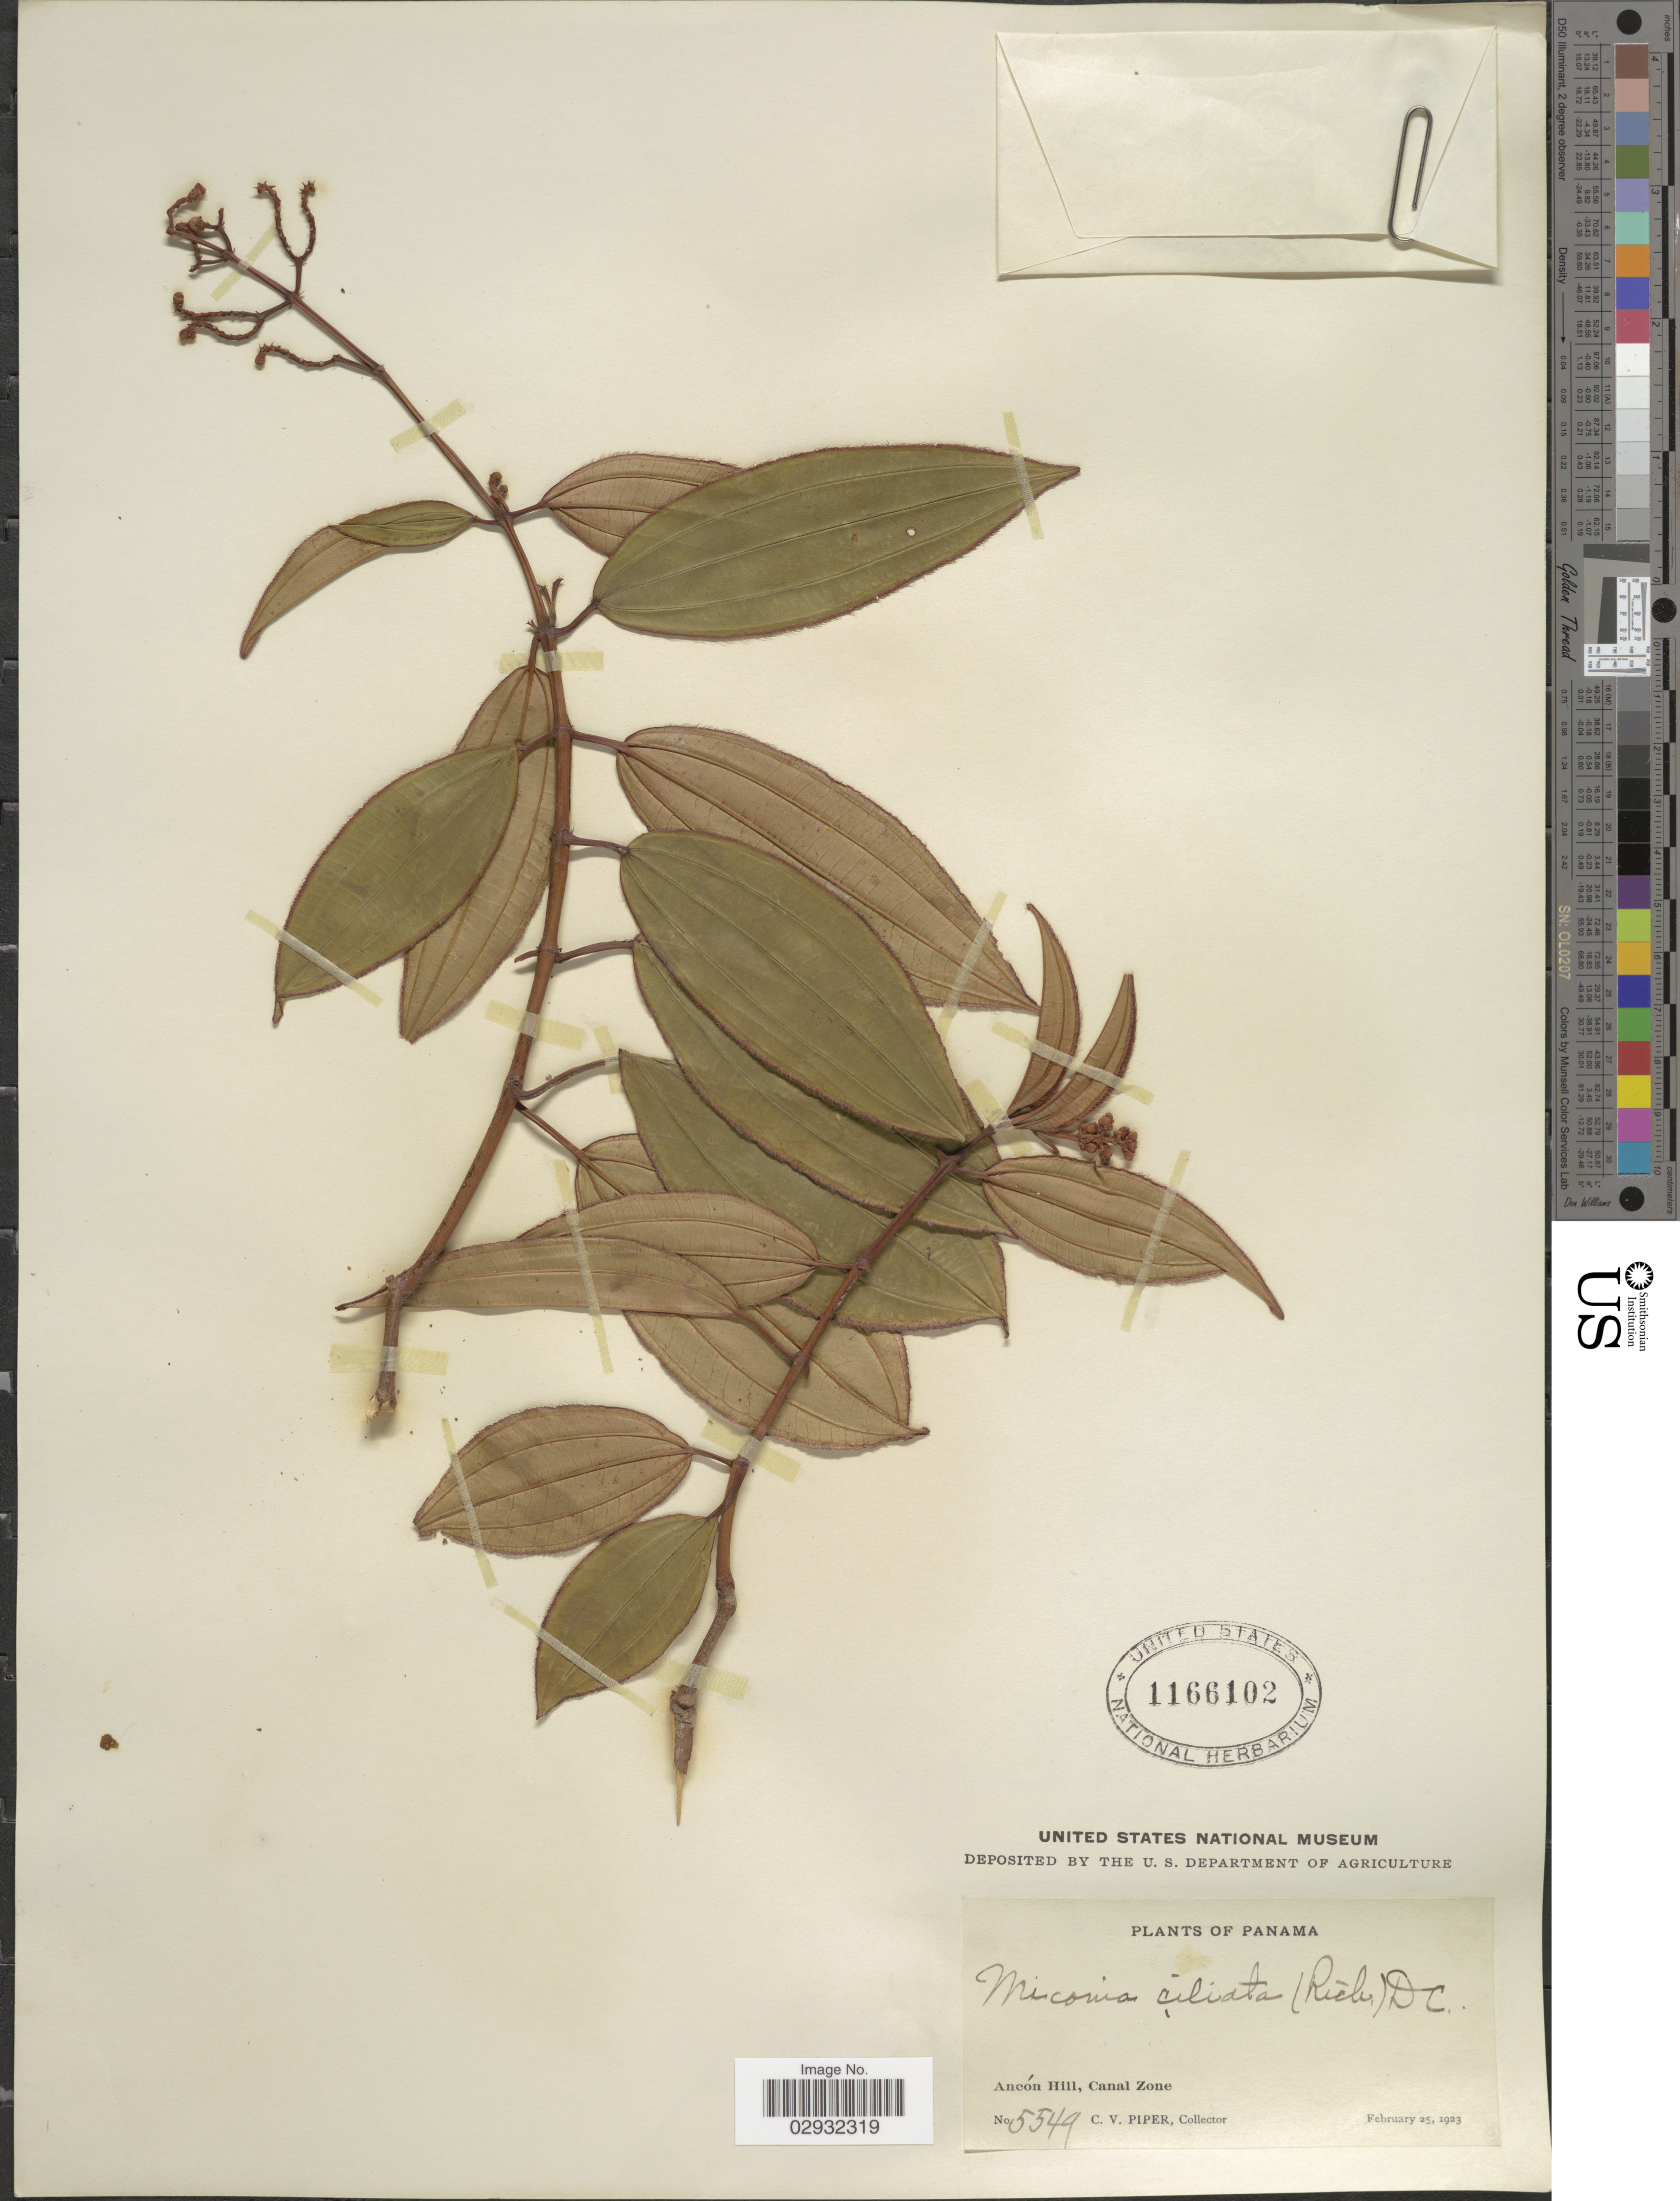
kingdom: Plantae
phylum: Tracheophyta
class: Magnoliopsida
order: Myrtales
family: Melastomataceae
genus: Miconia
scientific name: Miconia ciliata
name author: (Rich.) DC.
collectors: C. V. Piper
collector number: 5549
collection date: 1923-02-25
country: Panama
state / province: Colón / Panamá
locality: Ancón Hill, Canal Zone.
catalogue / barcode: US 1166102